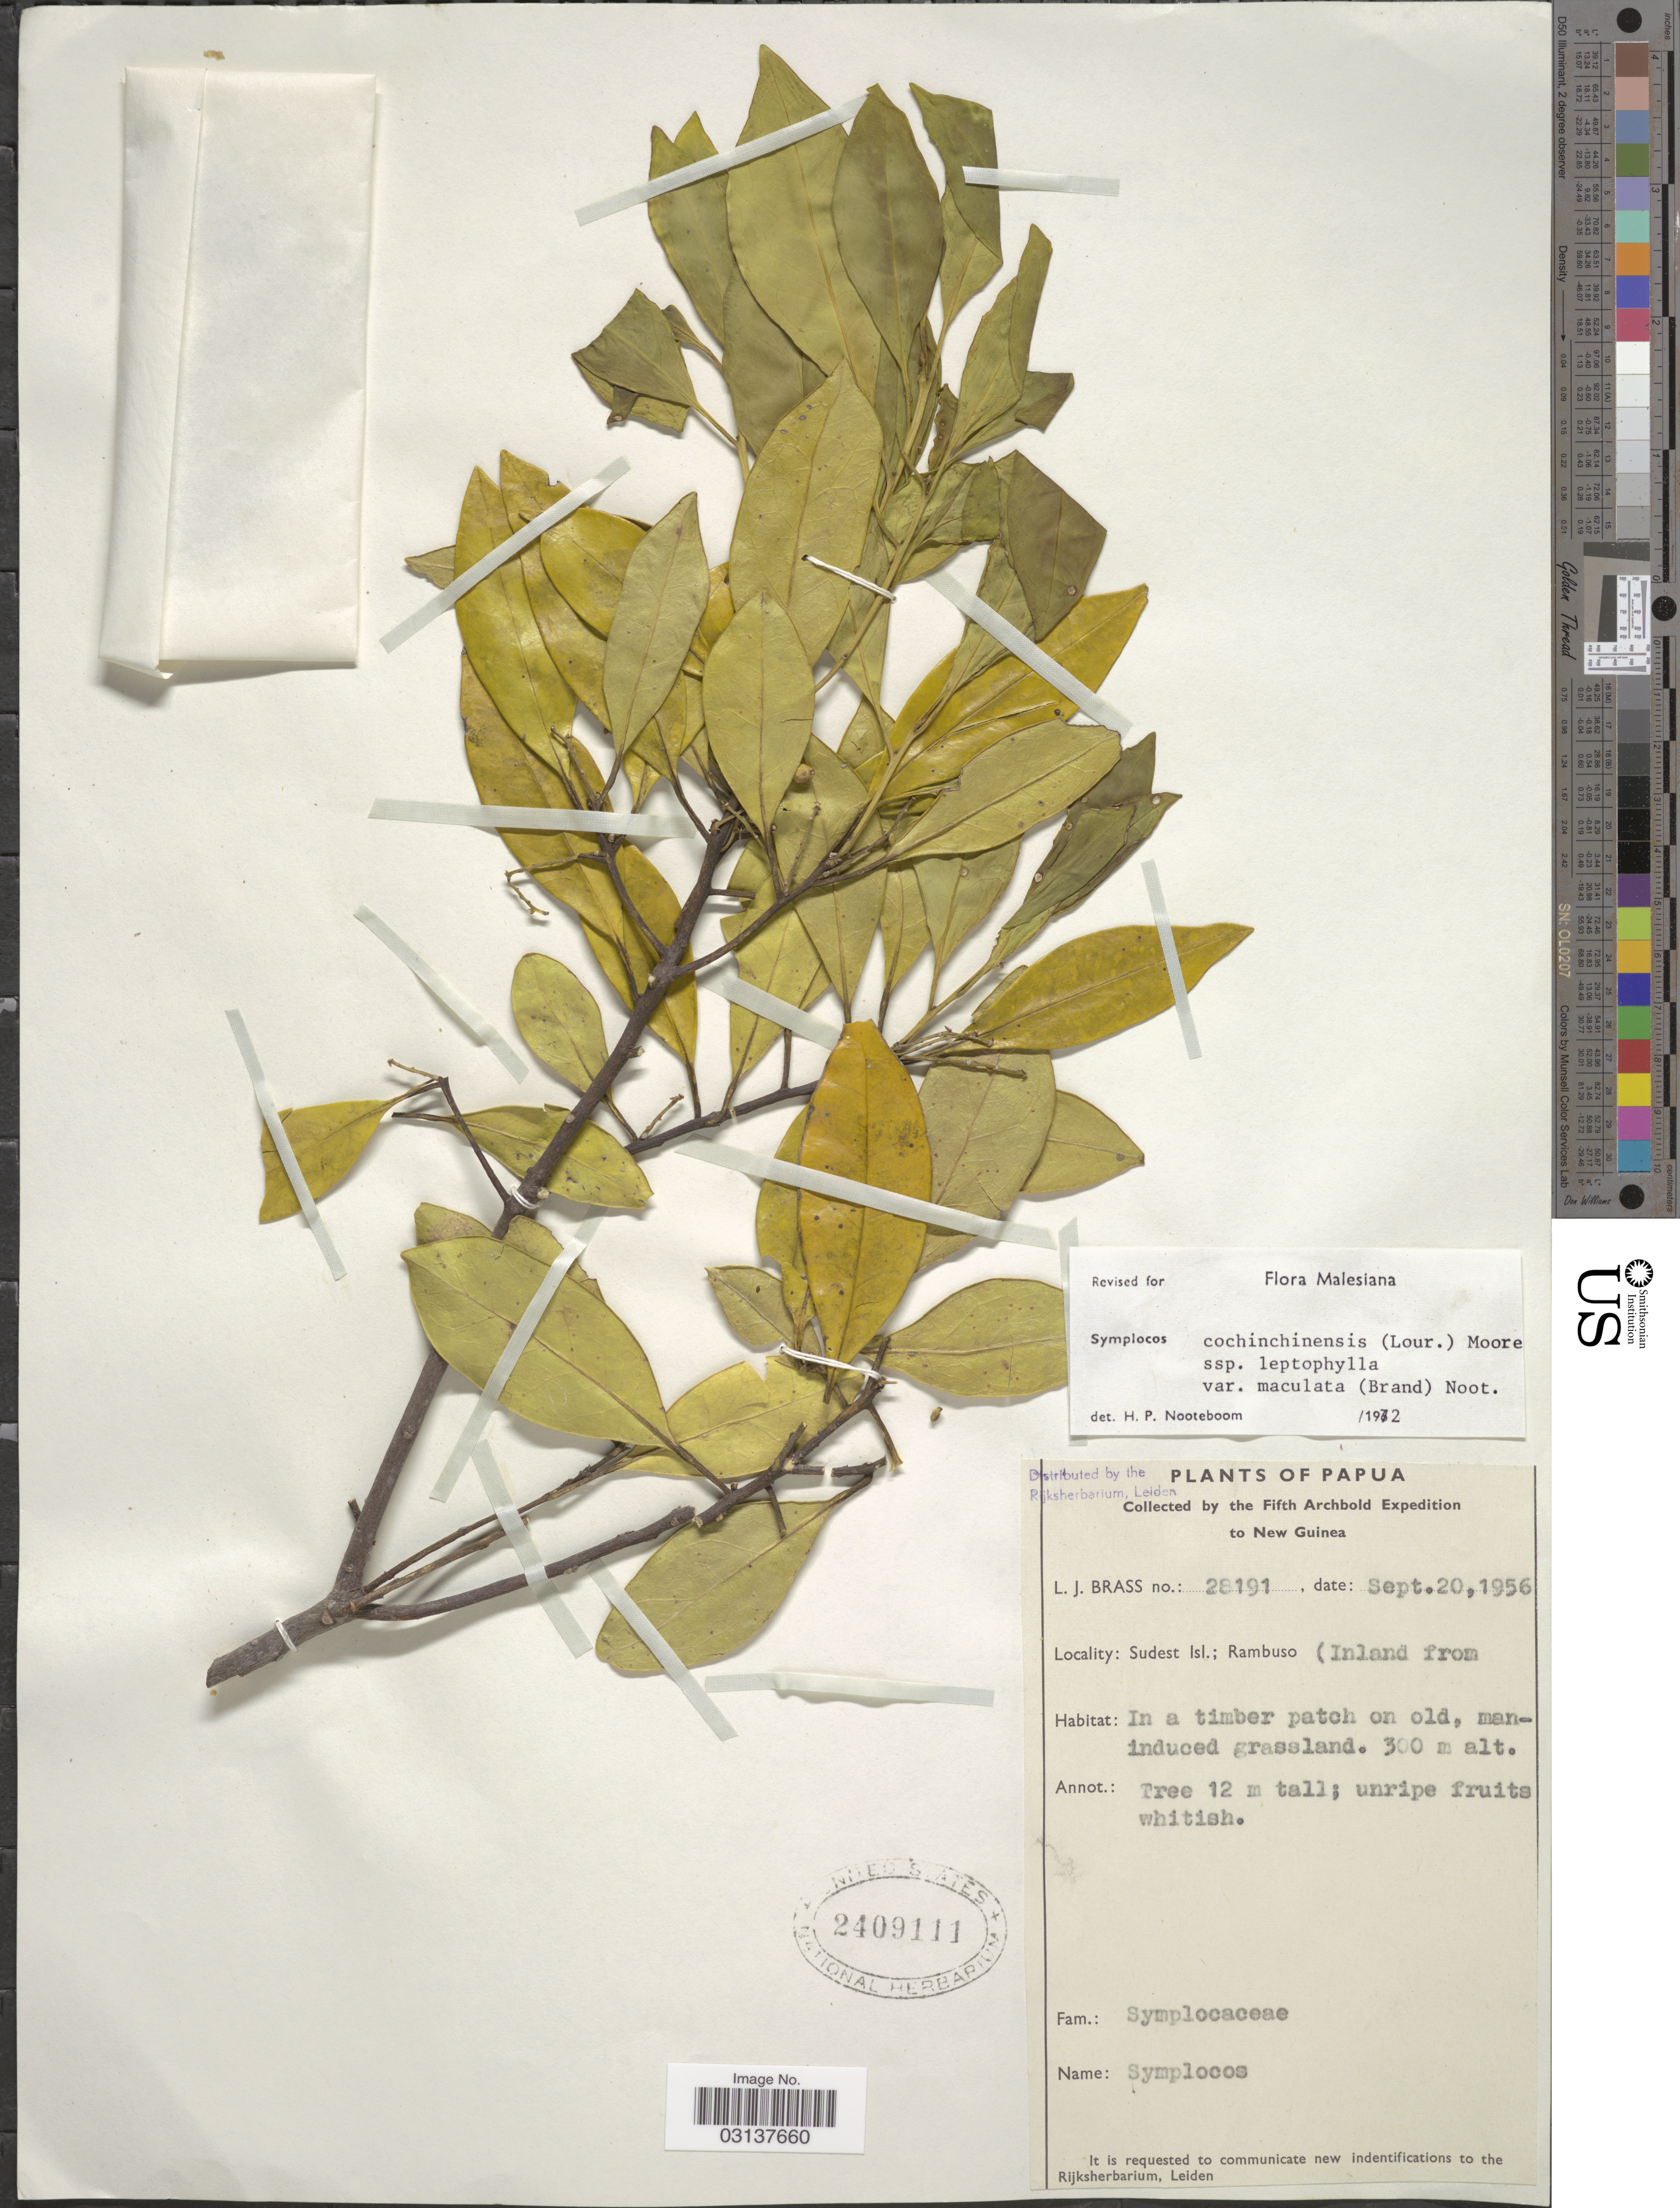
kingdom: Plantae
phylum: Tracheophyta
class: Magnoliopsida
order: Ericales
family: Symplocaceae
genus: Symplocos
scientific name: Symplocos cochinchinensis var. maculata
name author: (Brand) Noot.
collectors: L. J. Brass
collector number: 28191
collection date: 1956-09-20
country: Papua New Guinea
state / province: Milne Bay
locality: Papua, New Guinea, Sudest Isl.; Rambuso.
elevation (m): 300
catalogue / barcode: US 2409111